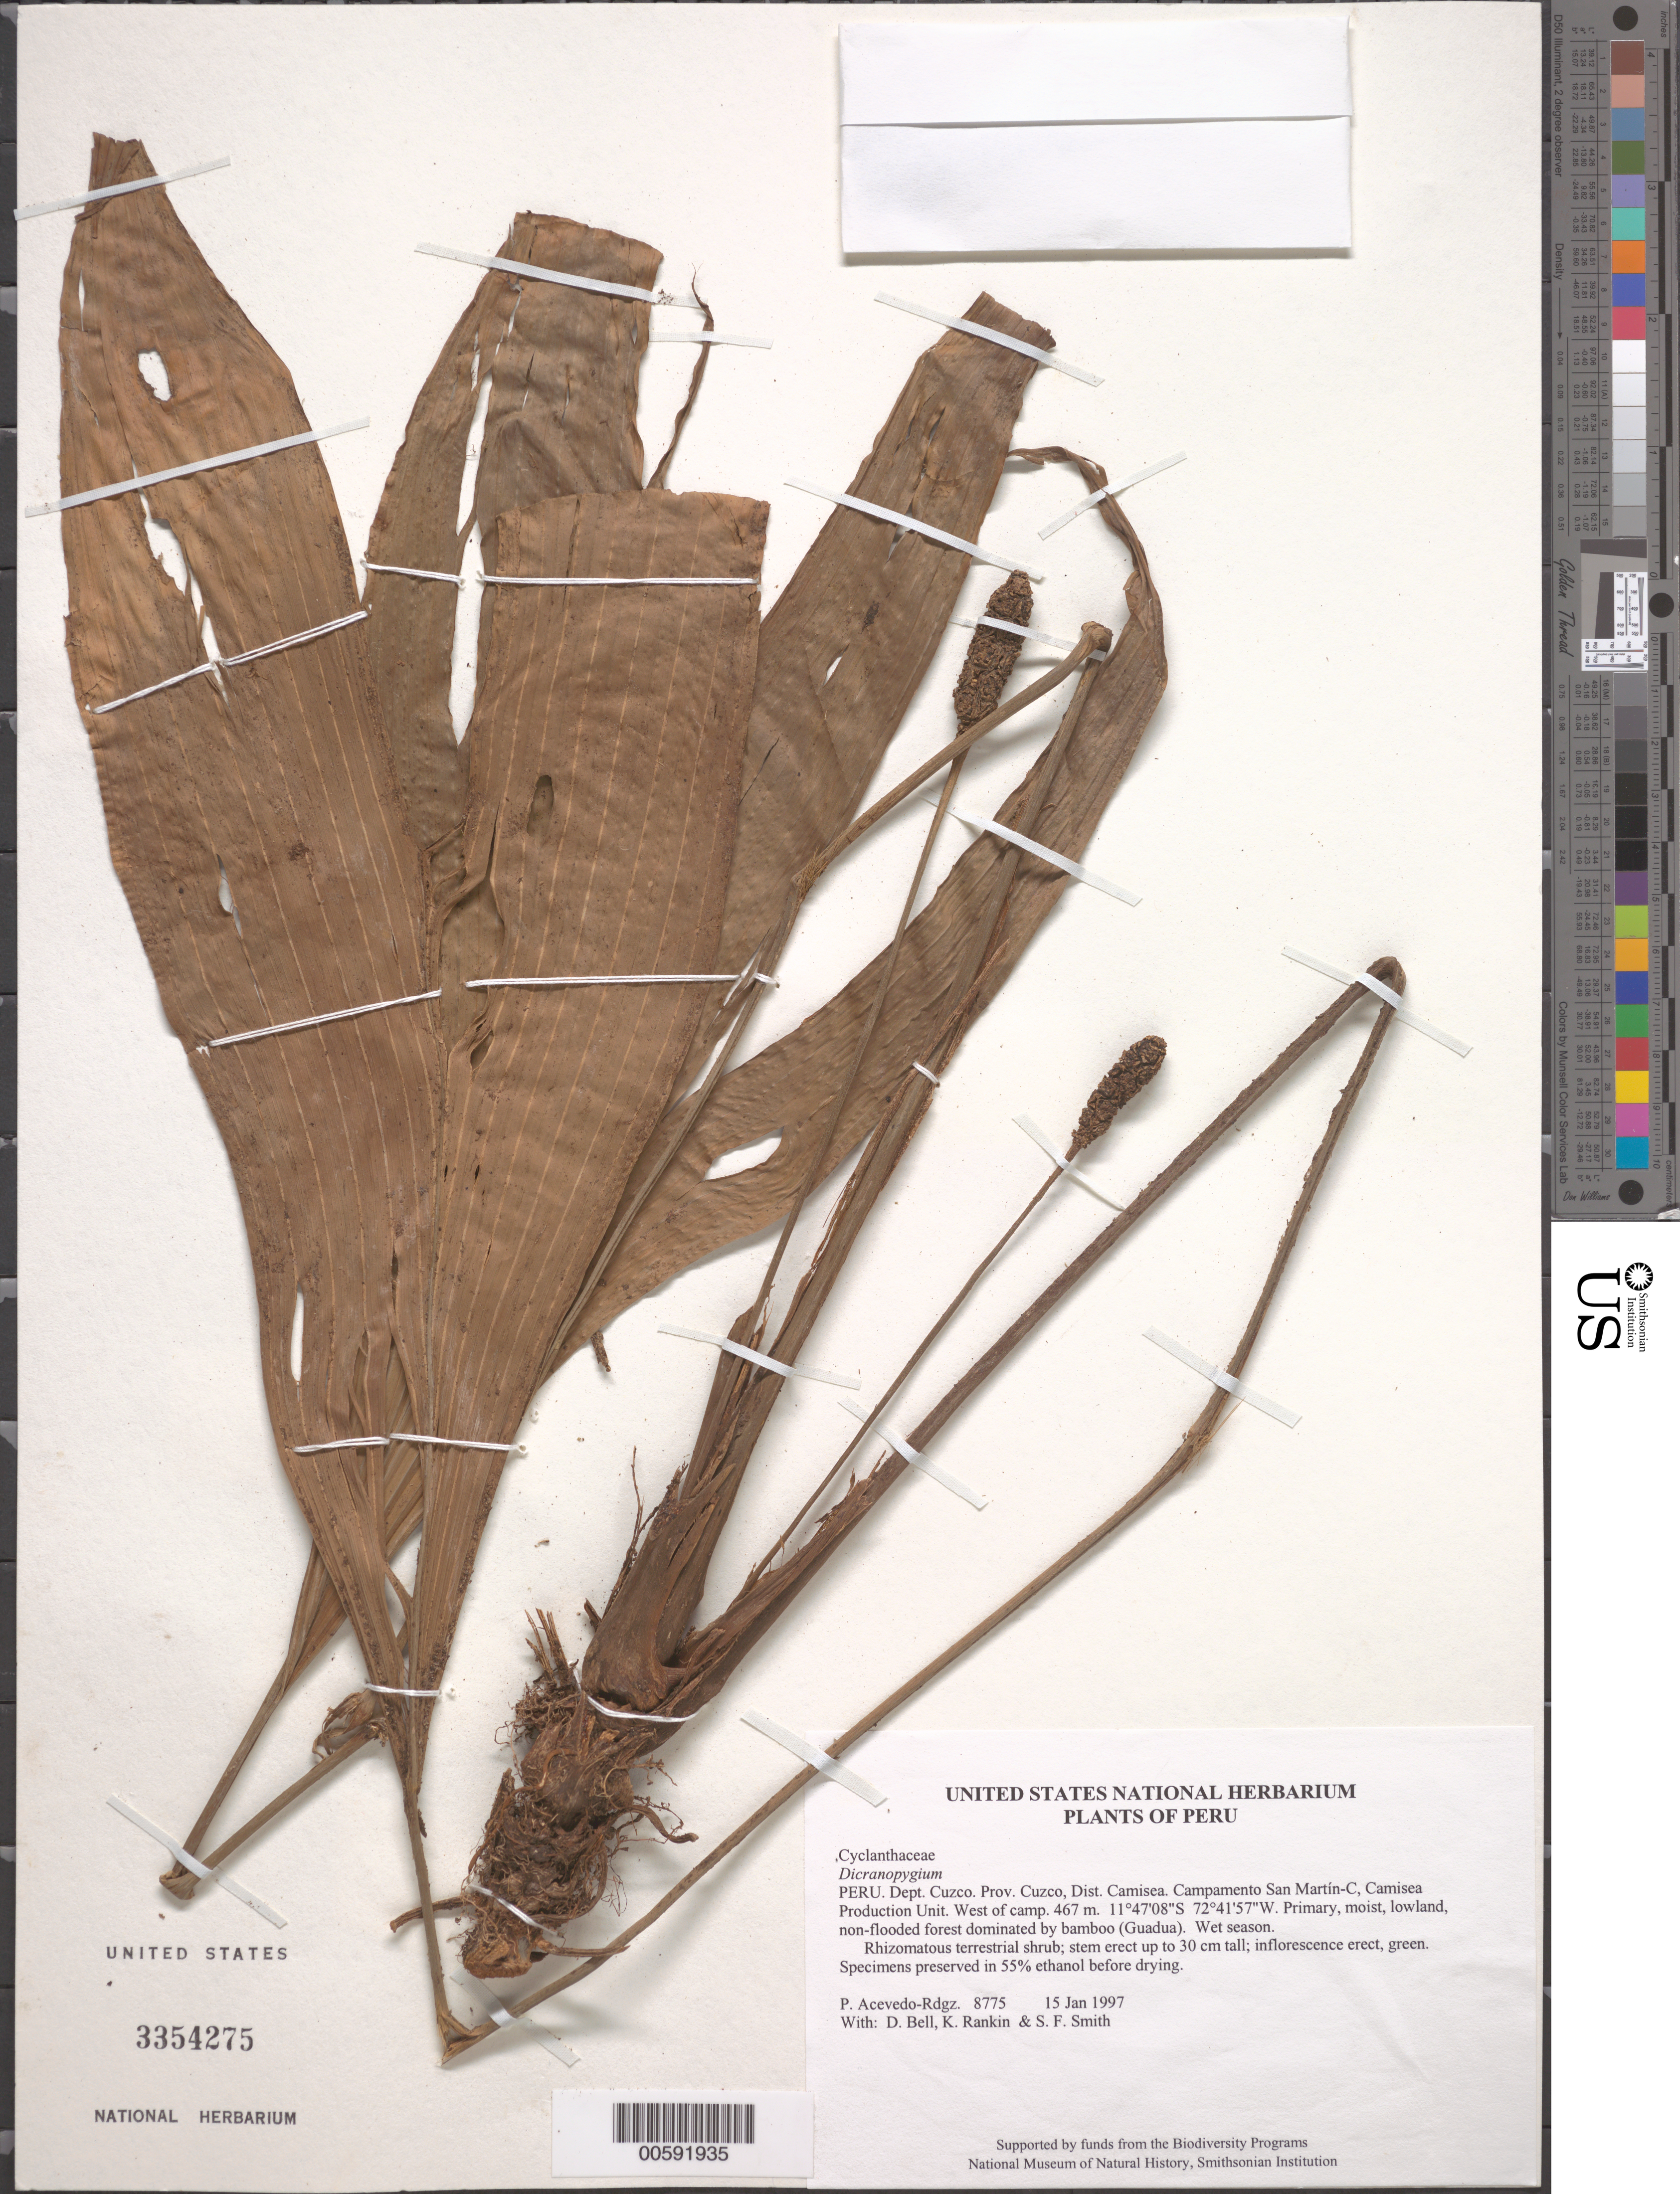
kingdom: Plantae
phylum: Tracheophyta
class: Liliopsida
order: Pandanales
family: Cyclanthaceae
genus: Dicranopygium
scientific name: Dicranopygium sp.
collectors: P. Acevedo-Rodr., D. A. Bell, K. B. Rankin & S.F. Smith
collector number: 8775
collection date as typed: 15 Jan 1997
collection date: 1997-01-15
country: Peru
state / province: Cusco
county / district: Cusco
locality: Districto Camisea, Campamento San Martín-C, Camisea Production Unit. West of camp.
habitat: Primary, moist, lowland, non-flooded forest dominated by bamboo (Guadua). Wet season.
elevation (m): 467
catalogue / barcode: US 3354275